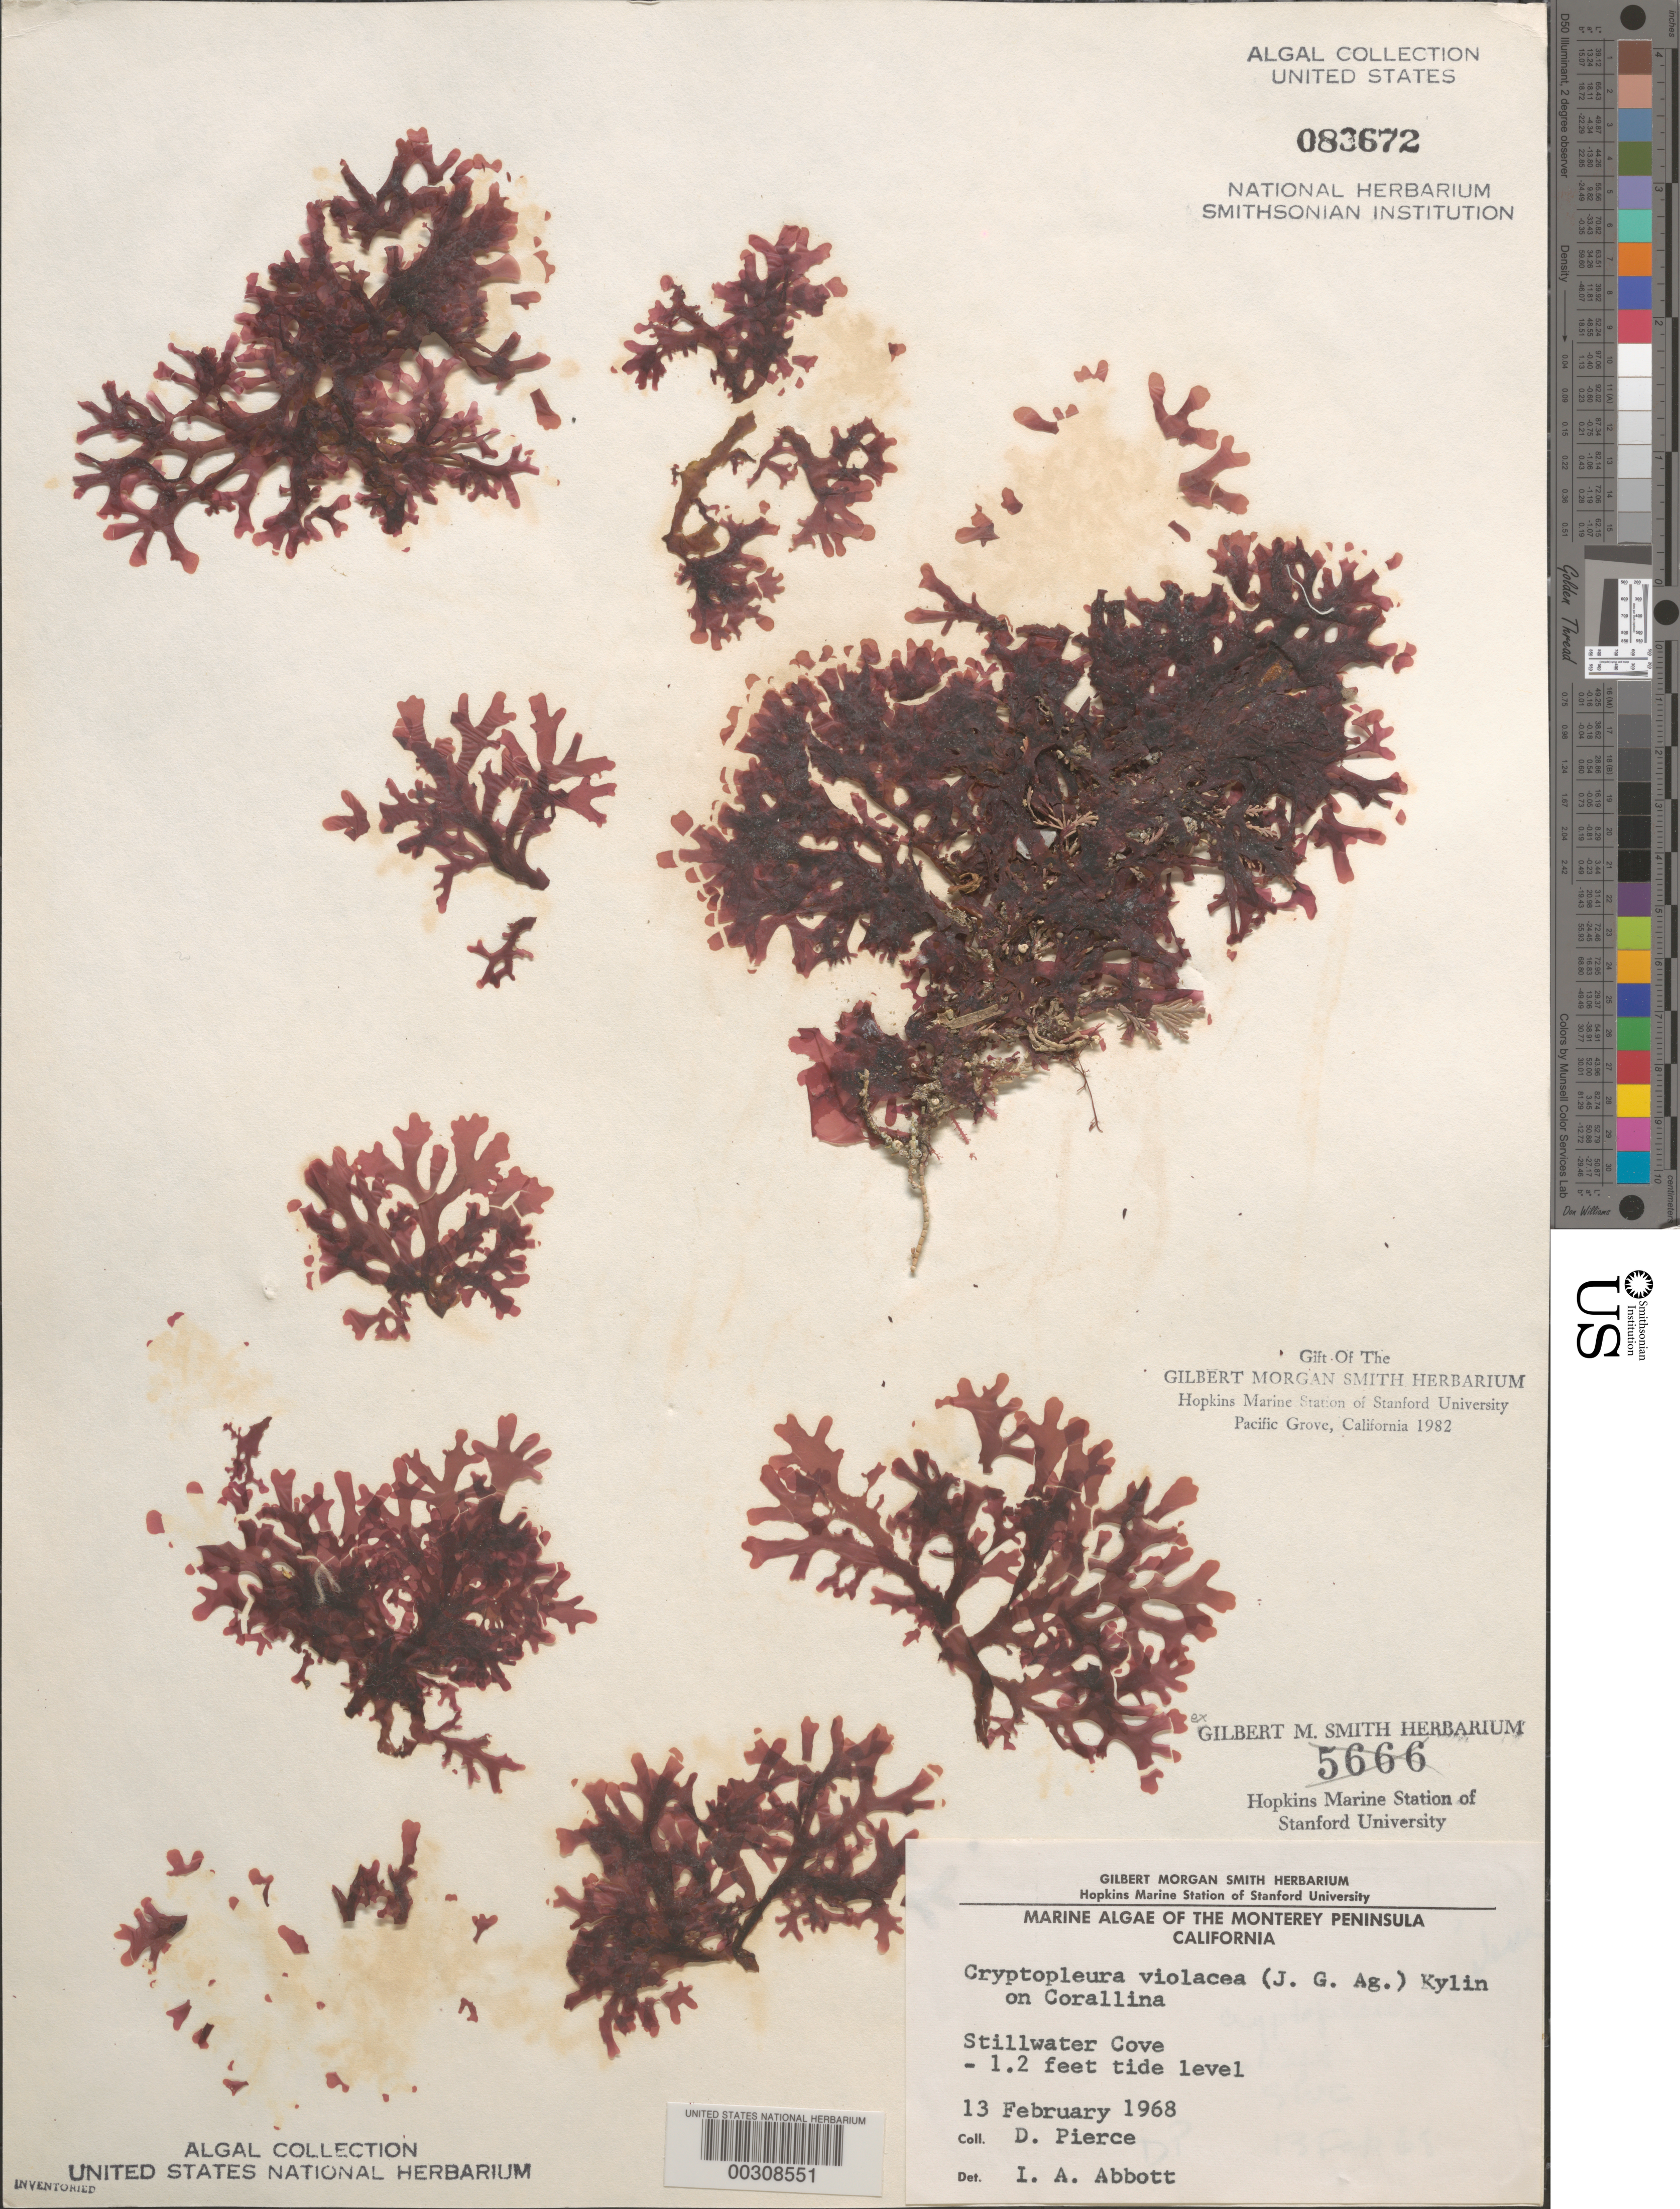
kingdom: Plantae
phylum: Rhodophyta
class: Florideophyceae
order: Ceramiales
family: Delesseriaceae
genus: Cryptopleura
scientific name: Cryptopleura violacea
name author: (J. Ag.) Kylin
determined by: Abbott, Isabella A.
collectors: D. Pierce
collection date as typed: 13 Feb 1968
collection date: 1968-02-13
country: United States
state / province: California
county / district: Monterey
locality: Stillwater Cove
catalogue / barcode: US 83672